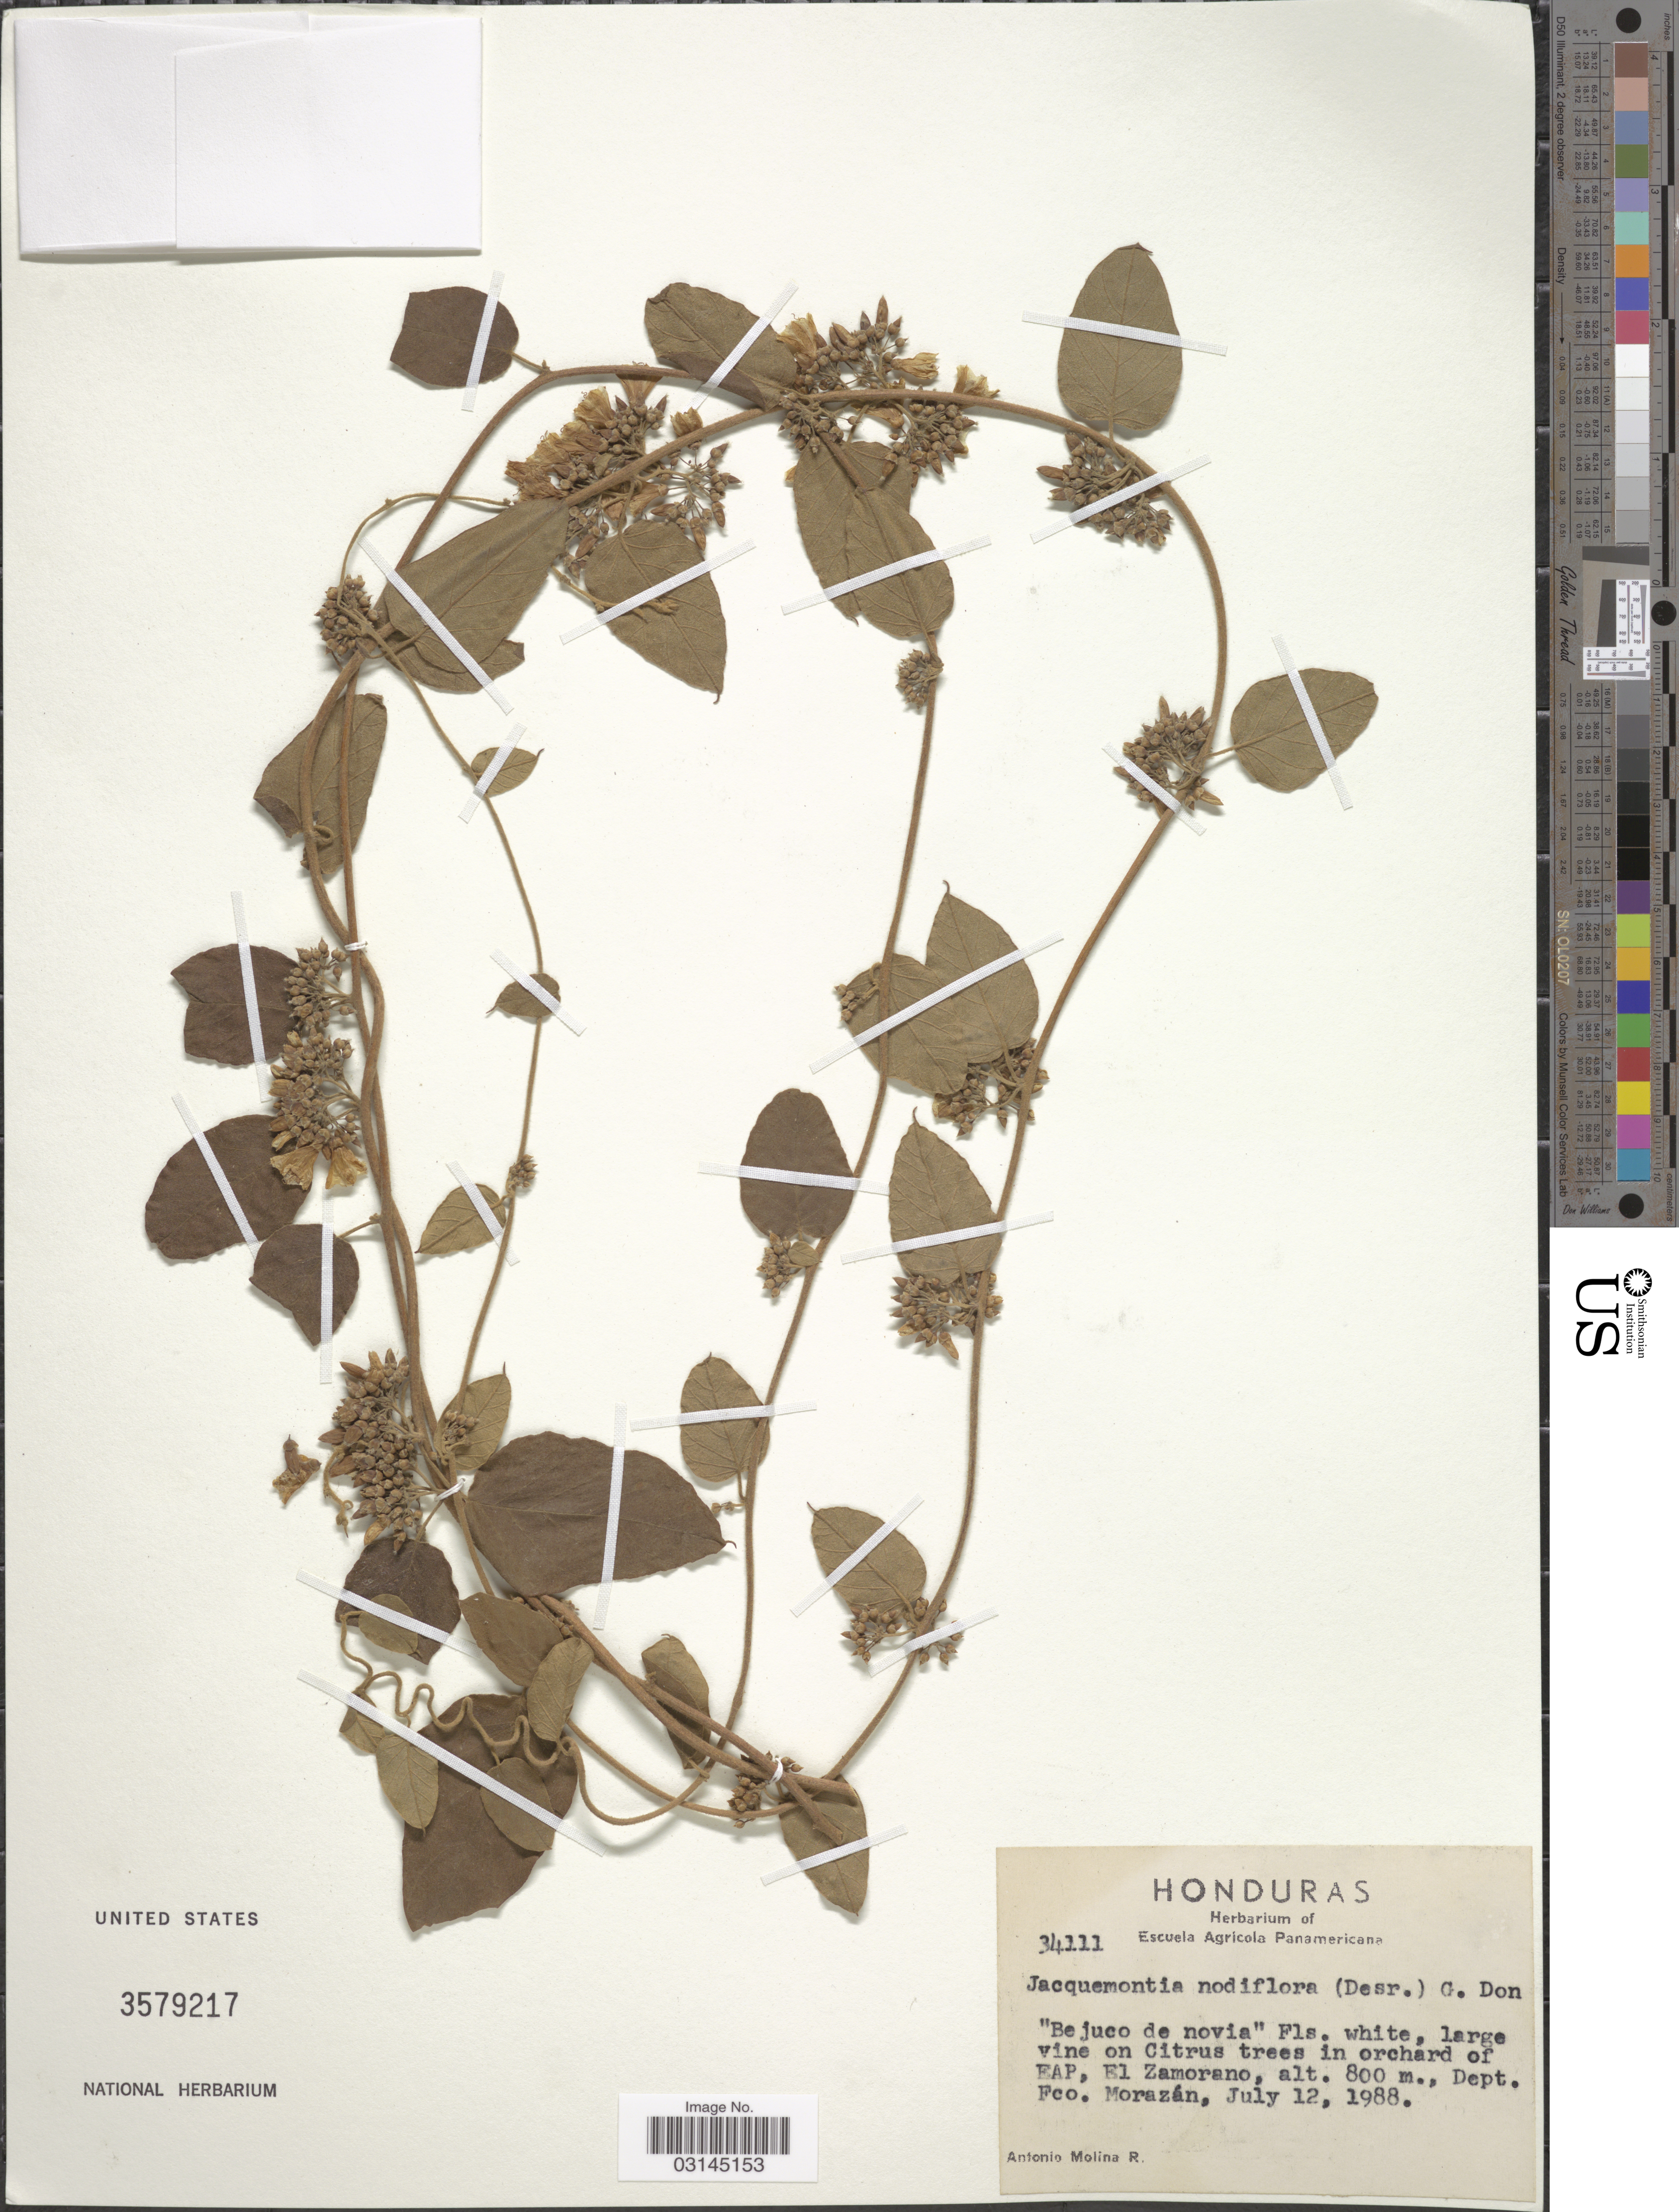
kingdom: Plantae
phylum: Tracheophyta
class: Magnoliopsida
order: Solanales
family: Convolvulaceae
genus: Convolvulus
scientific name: Convolvulus nodiflorus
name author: Desr.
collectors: A. Molina R.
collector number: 34111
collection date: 1988-07-12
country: Honduras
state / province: Fco. Morazán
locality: El Zamorano, Dept. Fco. Morazán.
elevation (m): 800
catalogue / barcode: US 3579217